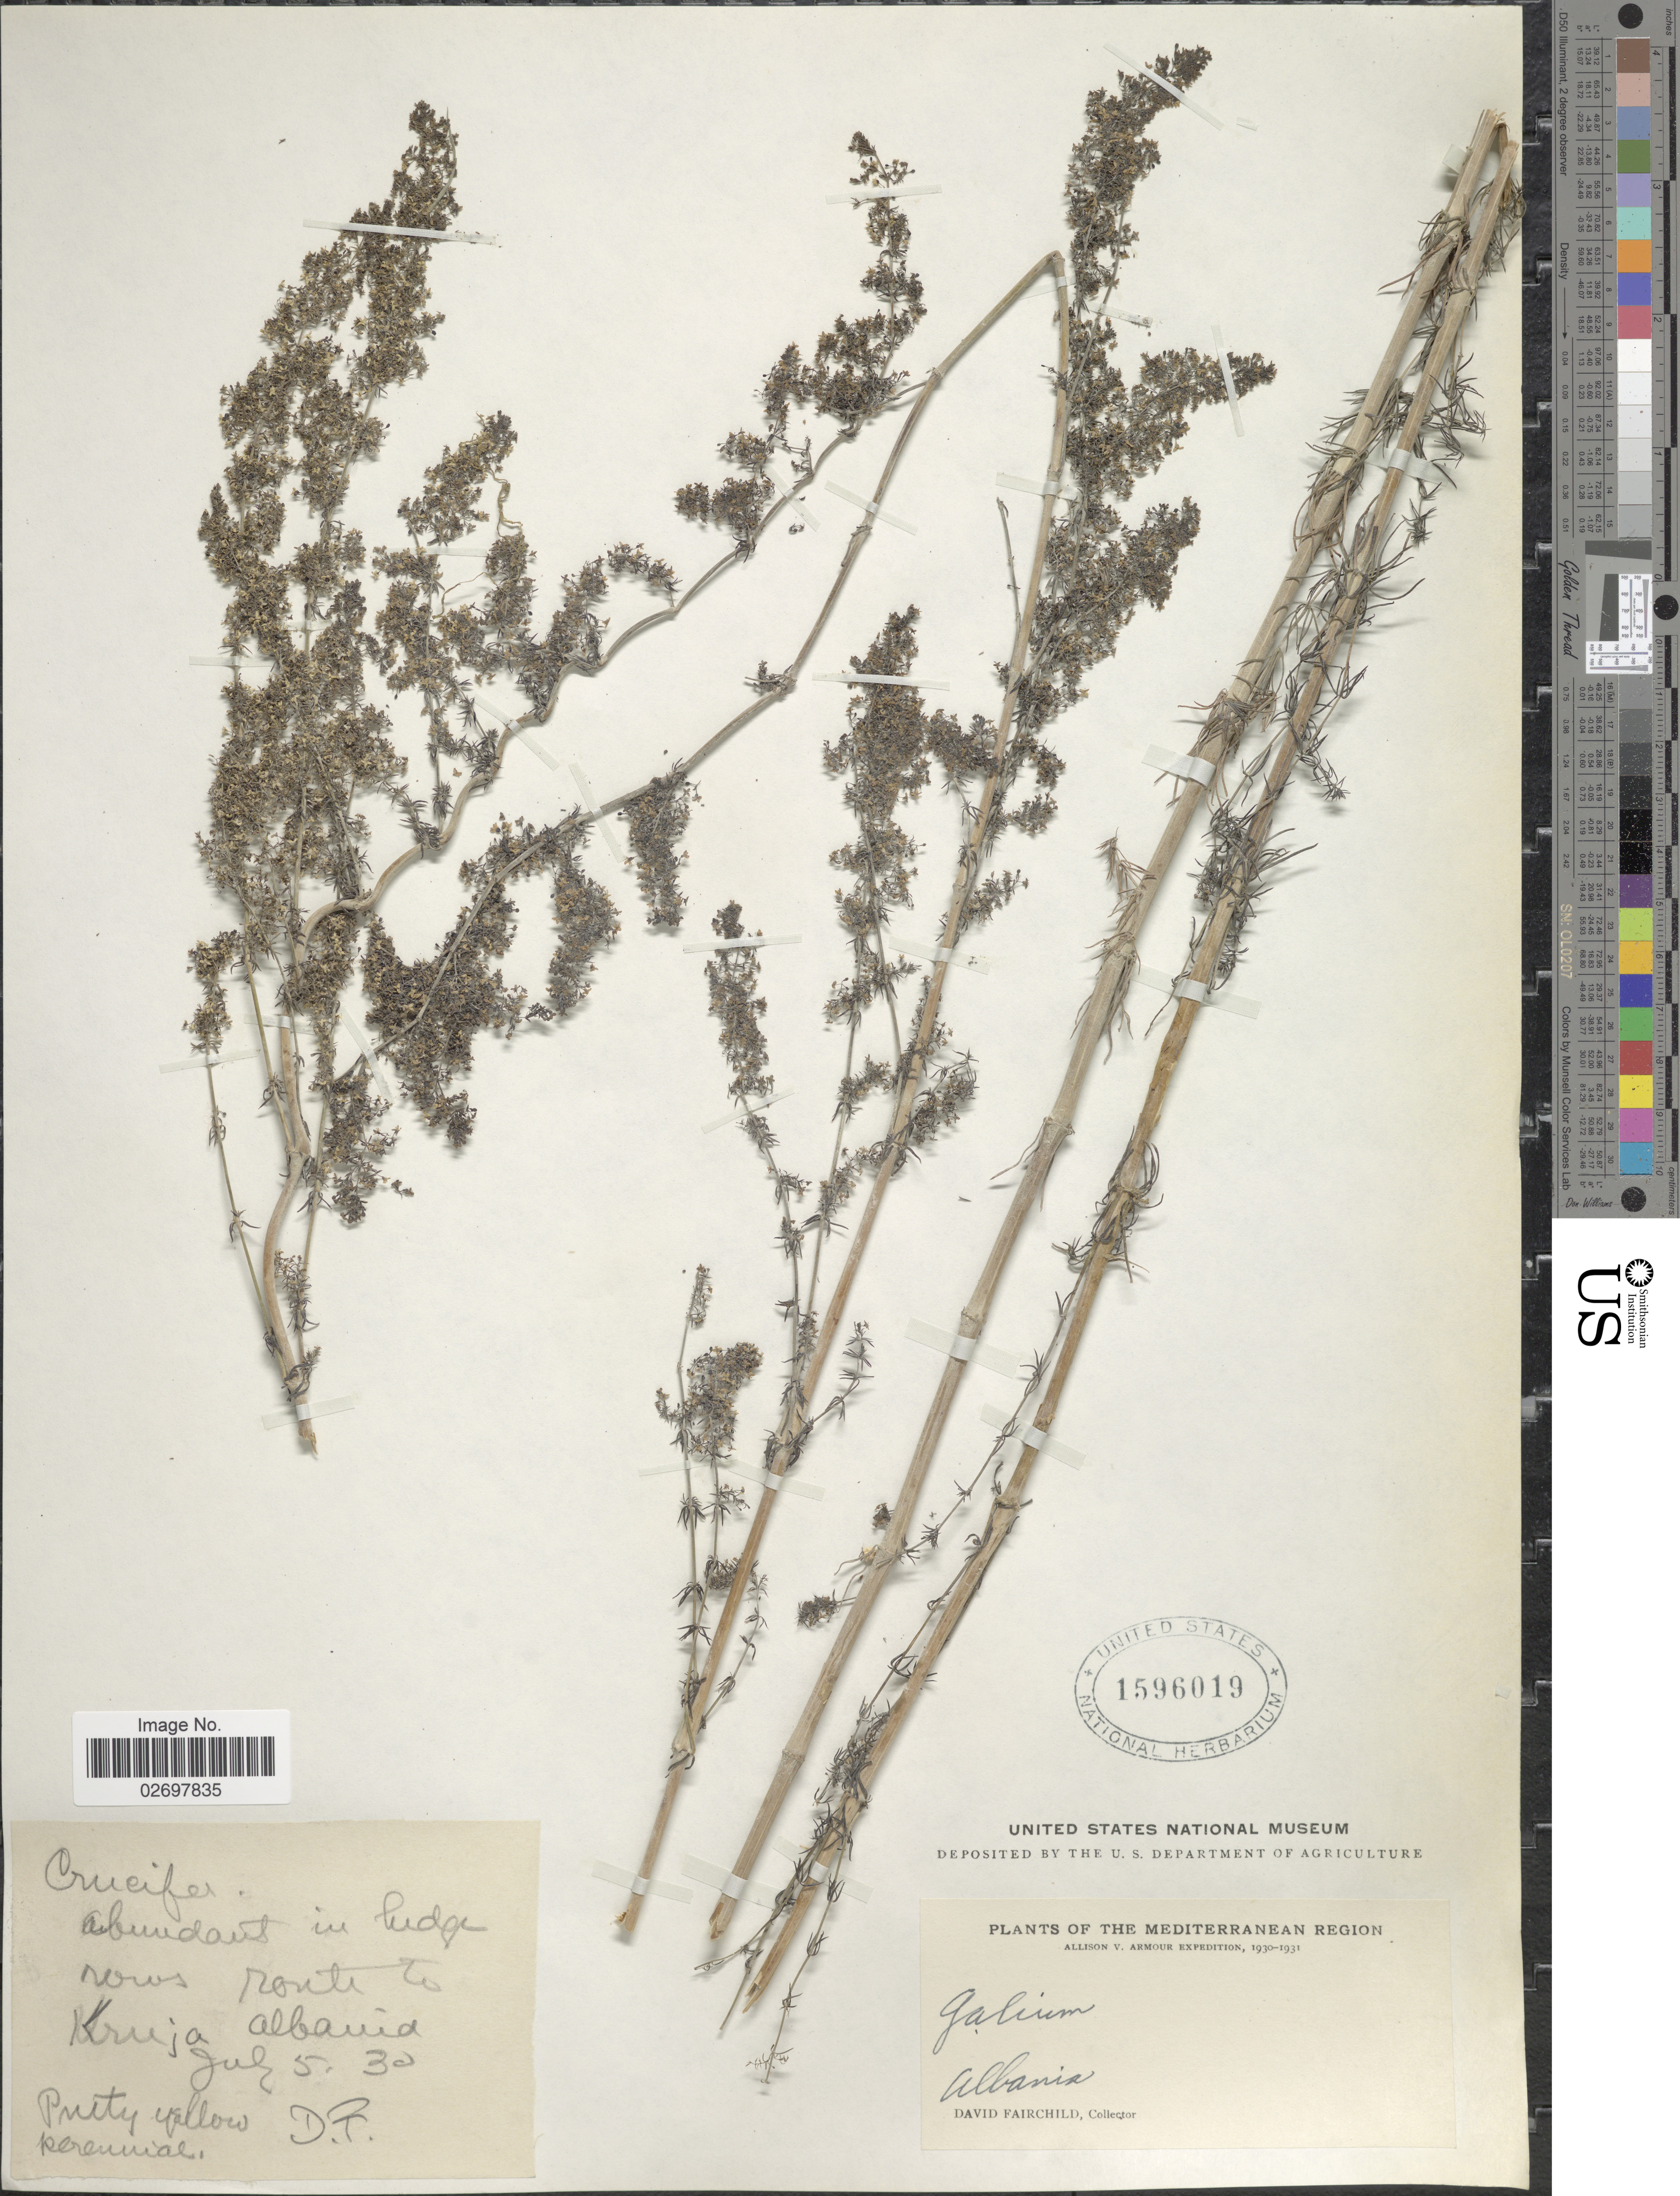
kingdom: Plantae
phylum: Tracheophyta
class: Magnoliopsida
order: Gentianales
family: Rubiaceae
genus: Galium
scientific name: Galium sp.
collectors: D. Fairchild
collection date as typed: Transcribed d/m/y: 5/7/30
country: Albania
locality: The Mediterranean Region, Albania, Kruja Albania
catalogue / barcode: US 1596019